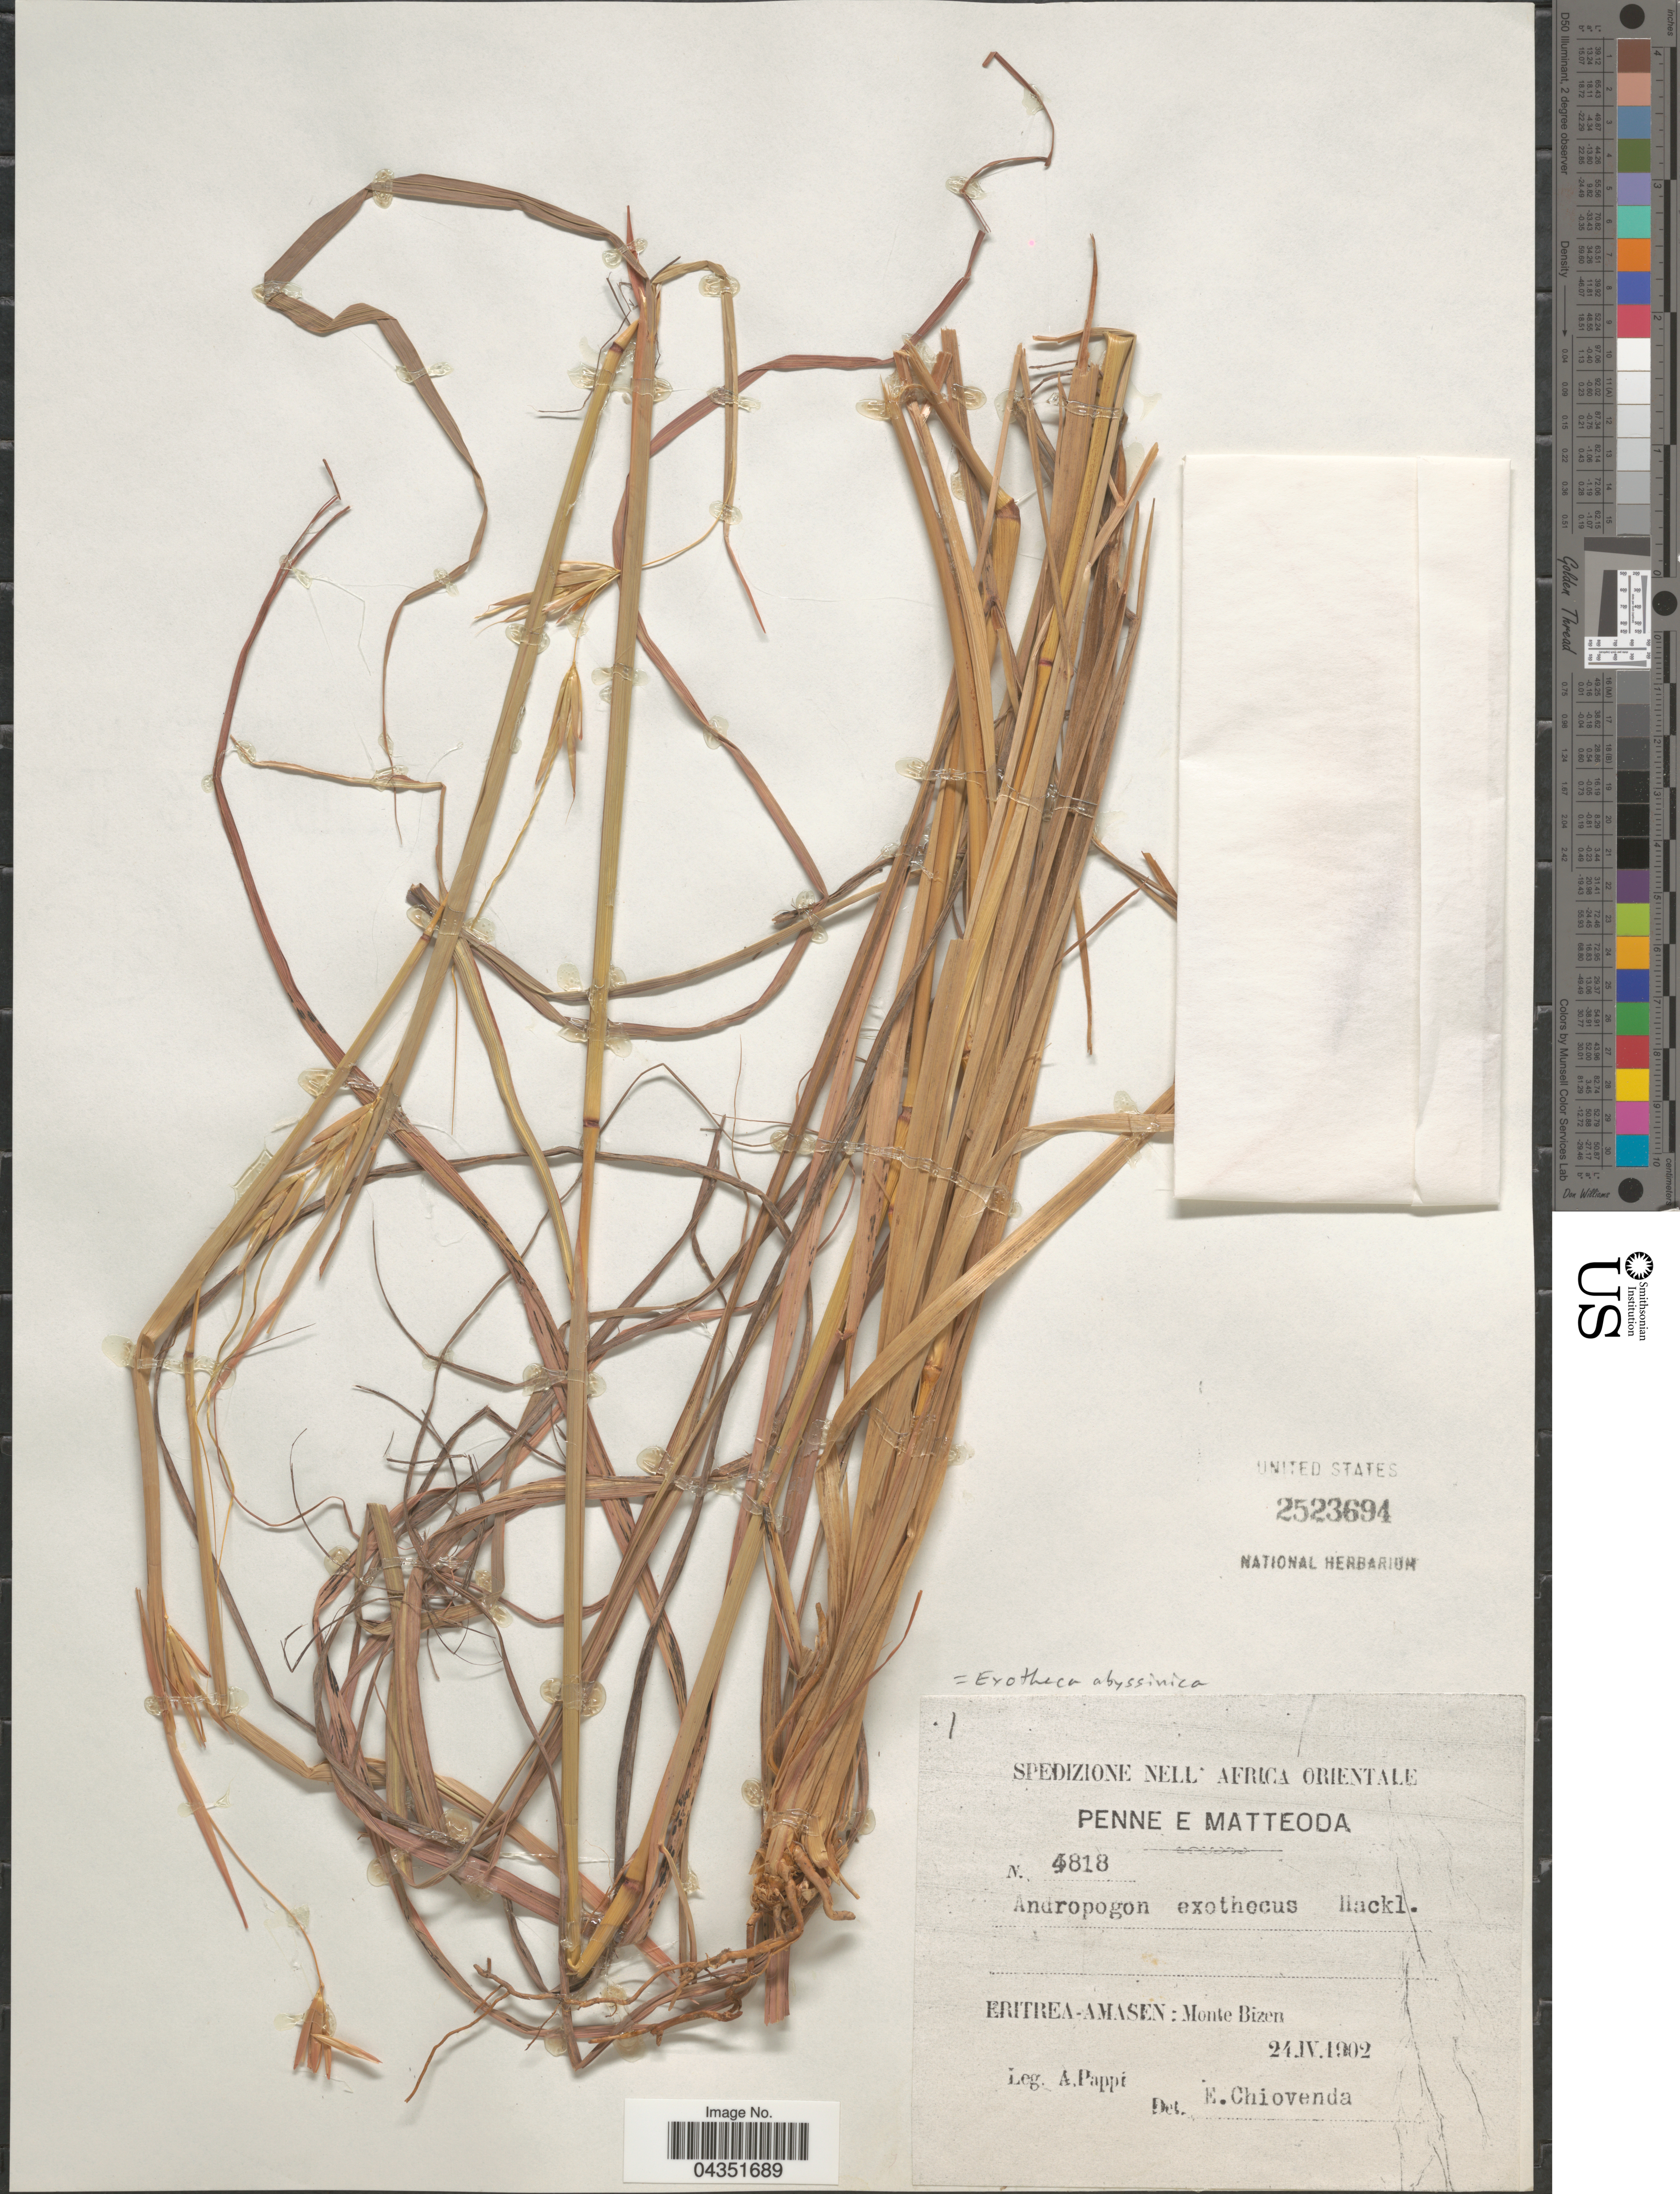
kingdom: Plantae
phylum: Tracheophyta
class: Liliopsida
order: Poales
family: Poaceae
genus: Exotheca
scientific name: Exotheca abyssinica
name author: (Hochst. ex A. Rich.) Andersson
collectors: A. Pappi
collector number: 4818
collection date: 1902-04-24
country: Eritrea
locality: Africa Orientale. Amasen: Monte Bizen.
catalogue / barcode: US 2523694